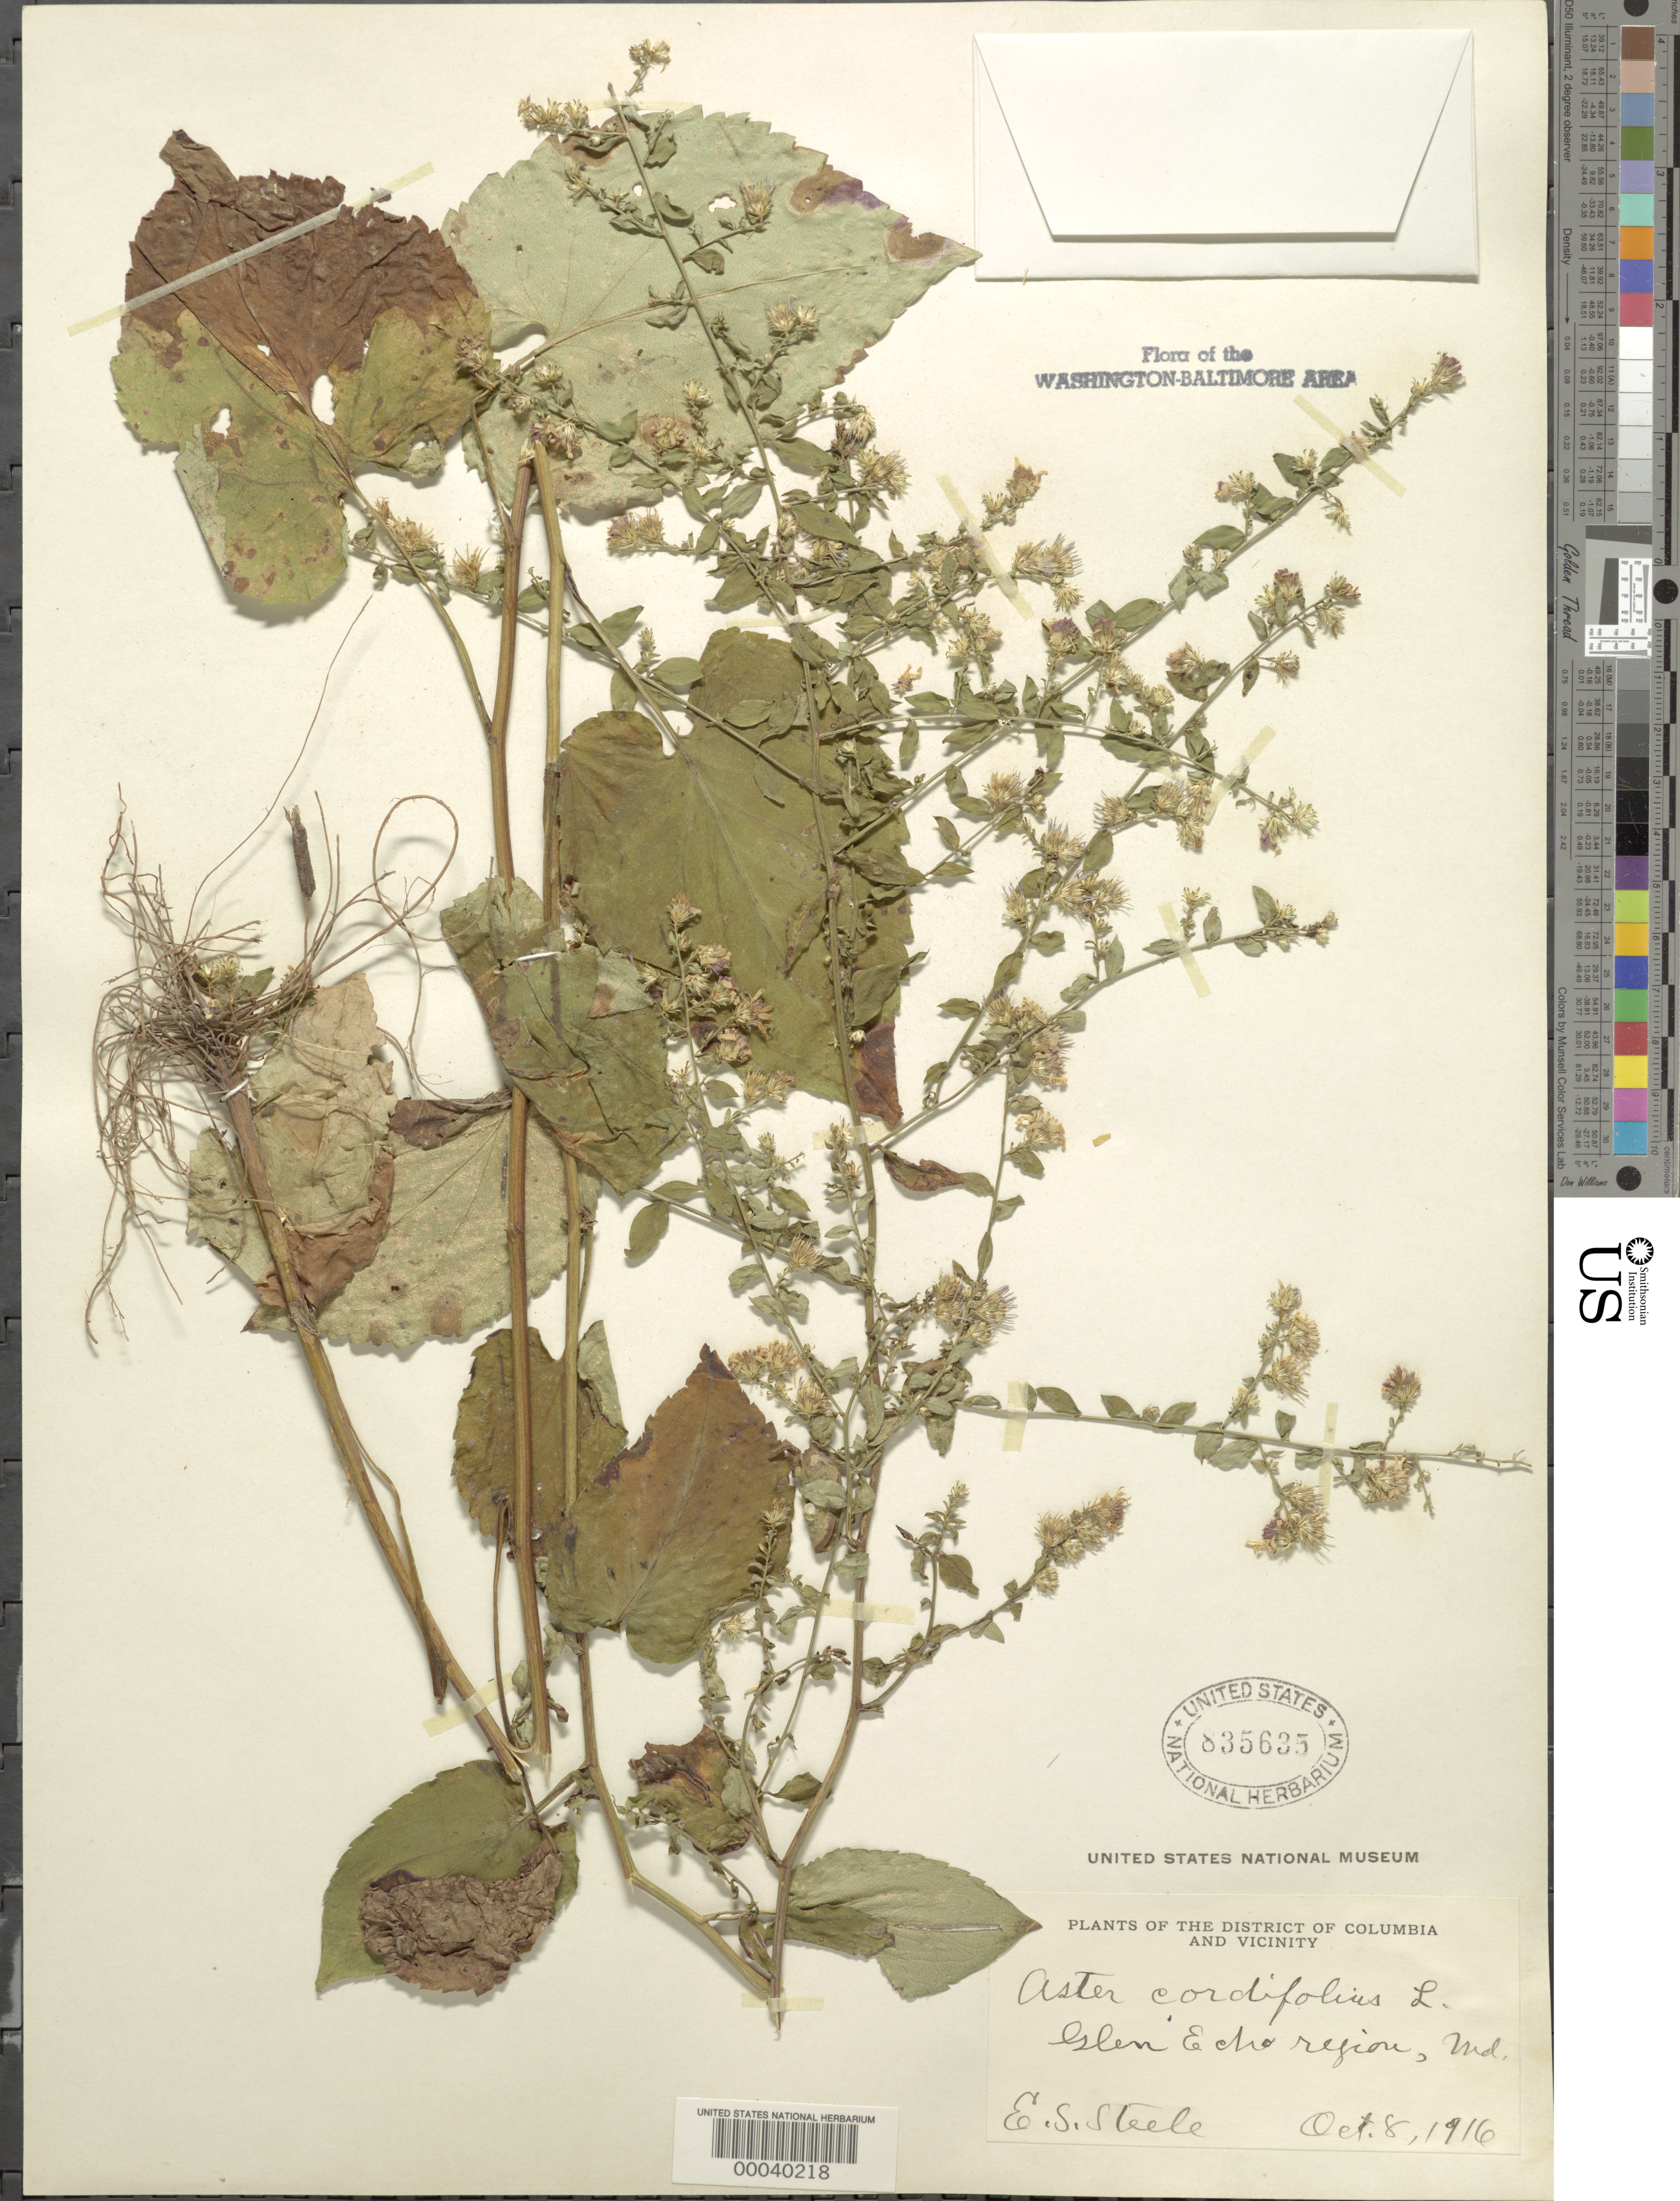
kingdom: Plantae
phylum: Tracheophyta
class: Magnoliopsida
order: Asterales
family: Asteraceae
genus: Symphyotrichum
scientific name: Symphyotrichum cordifolium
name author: (L.) G.L. Nesom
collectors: E. Steele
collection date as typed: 08 Oct 1916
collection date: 1916-10-08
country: United States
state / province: Maryland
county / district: Montgomery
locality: Glen Echo Region C. & O. Canal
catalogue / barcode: US 835635